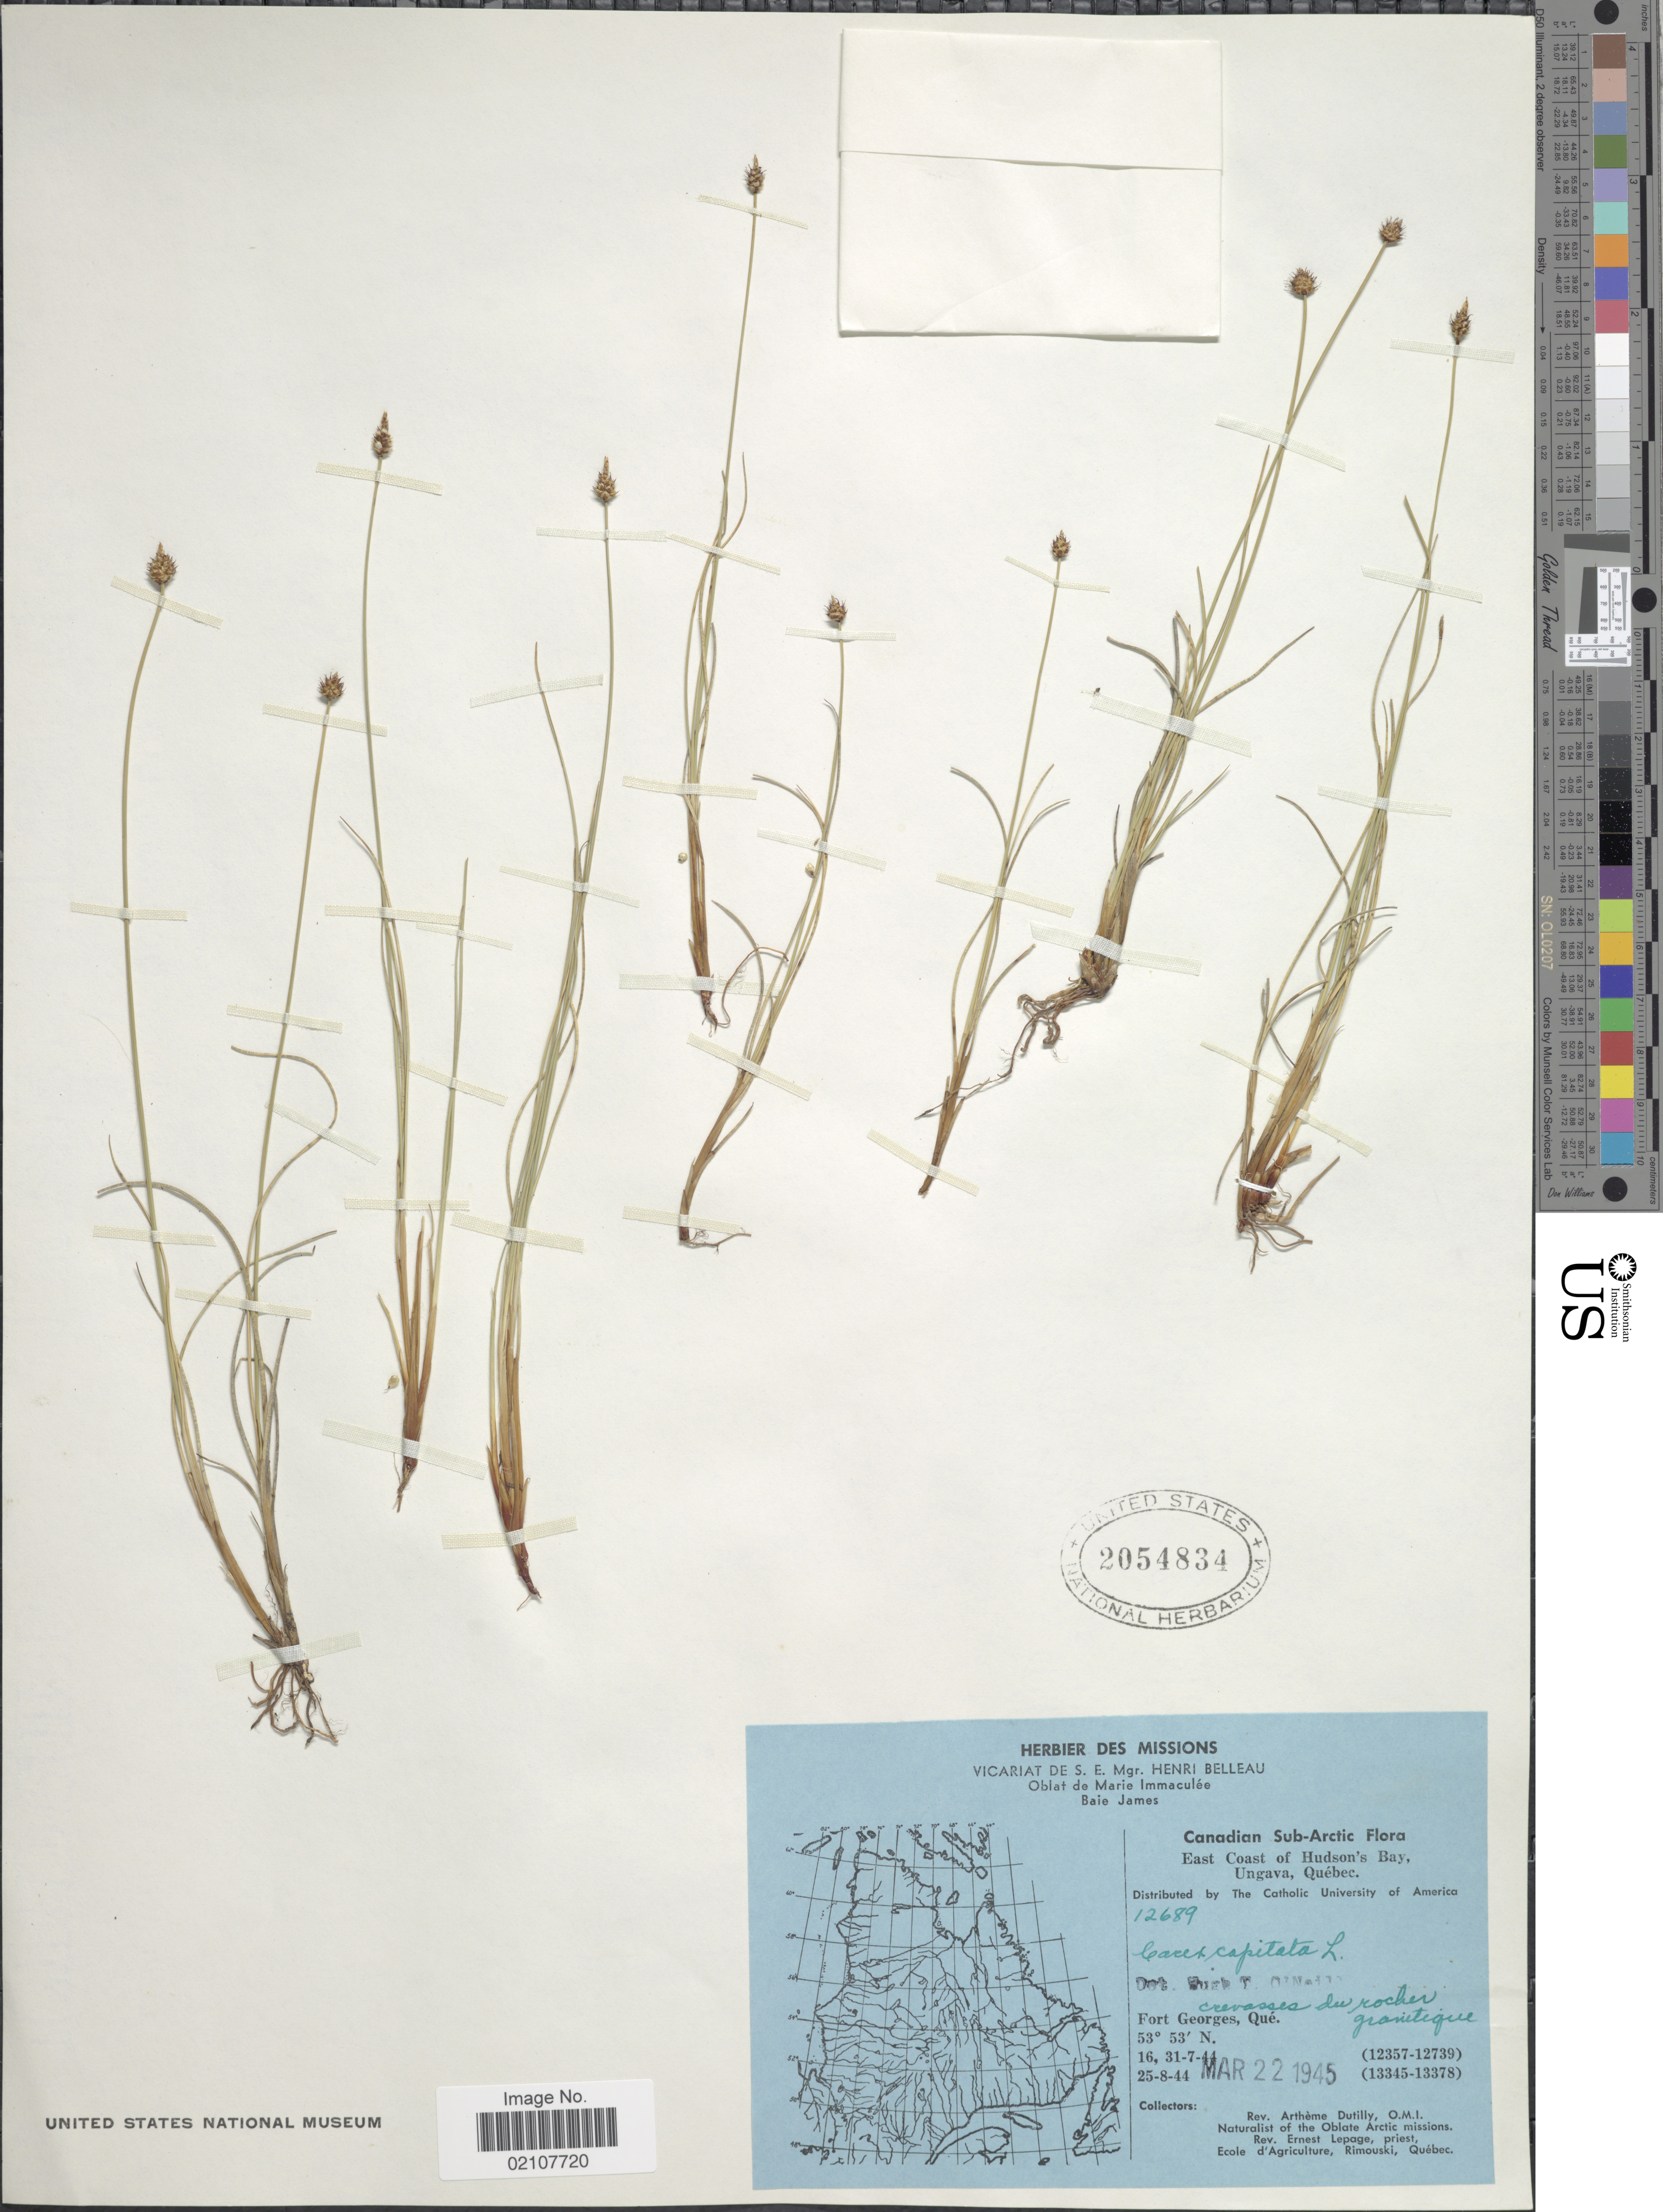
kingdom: Plantae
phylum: Tracheophyta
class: Liliopsida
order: Poales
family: Cyperaceae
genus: Carex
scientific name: Carex capitata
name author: L.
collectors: A. Dutilly & E. Lepage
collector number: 12689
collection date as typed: Transcribed d/m/y: 16/7/44 to 25/8/44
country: Canada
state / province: Quebec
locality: Canadian Sub-Arctic, East Coast of Hudson's Bay, Ungava, Quebec. fort Georges, Que.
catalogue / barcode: US 2054834